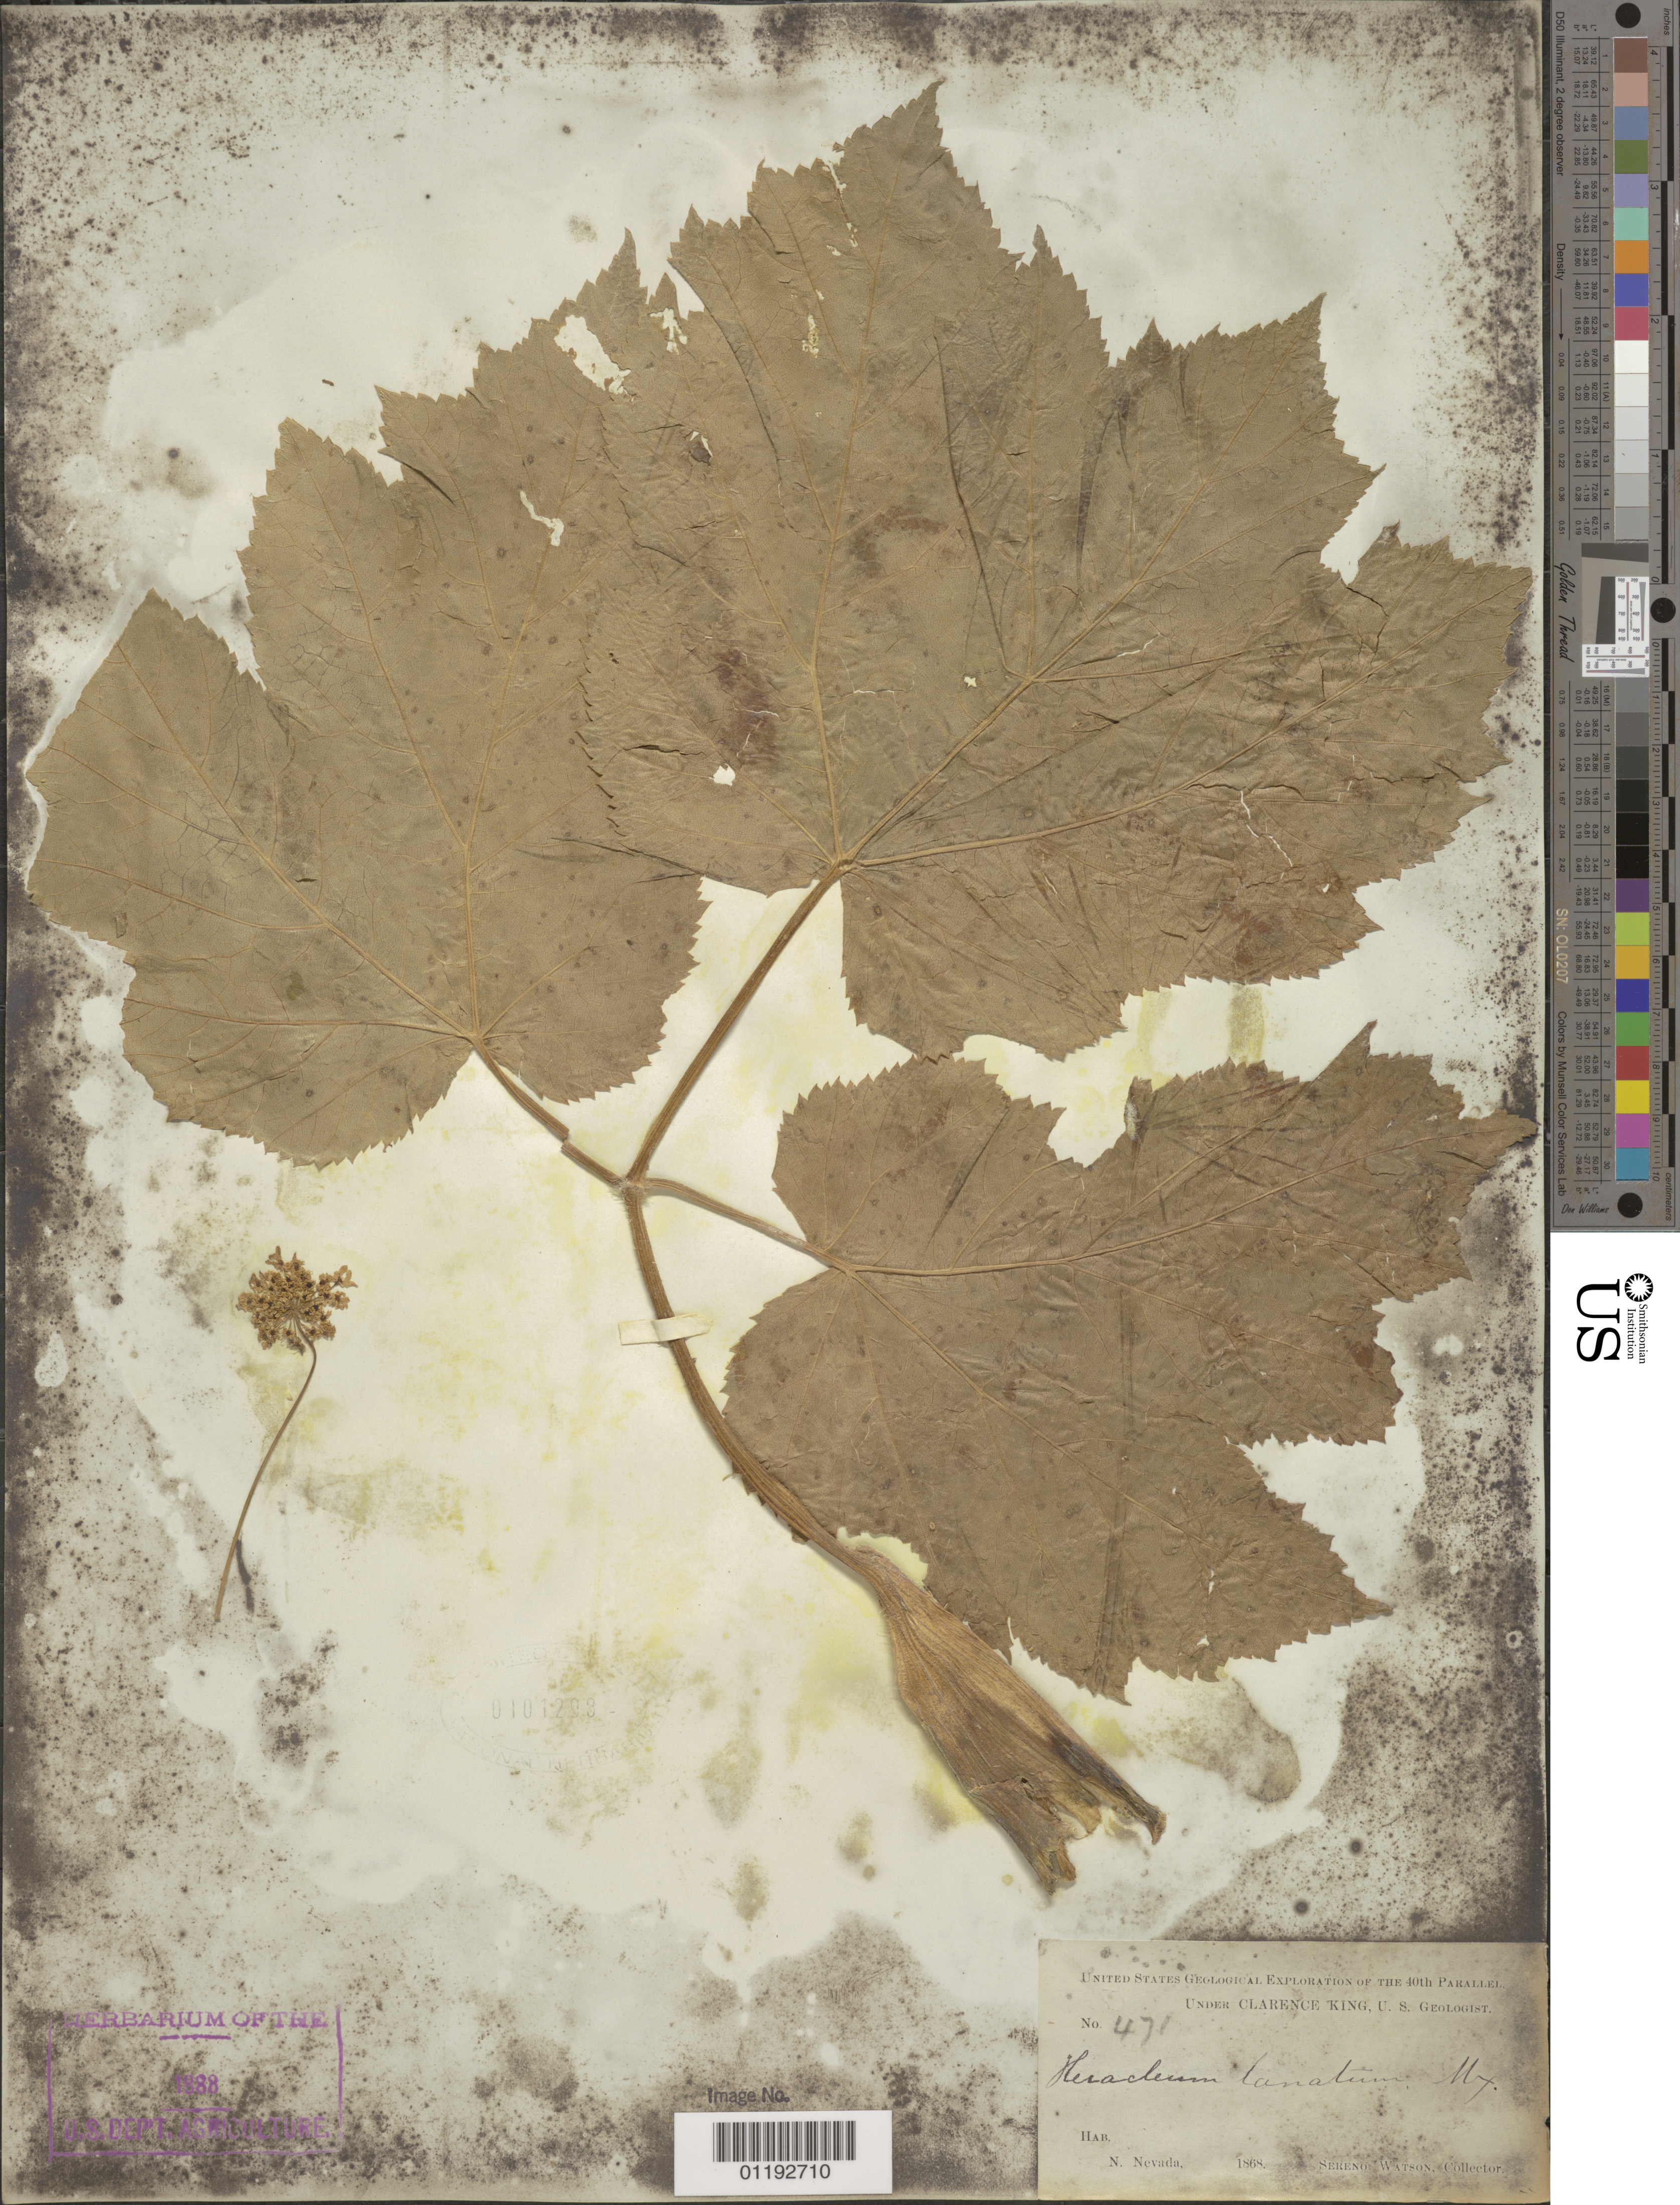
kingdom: Plantae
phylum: Tracheophyta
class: Magnoliopsida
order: Apiales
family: Apiaceae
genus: Heracleum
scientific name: Heracleum lanatum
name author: Michx.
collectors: S. Watson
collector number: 471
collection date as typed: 1868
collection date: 1868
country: United States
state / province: Nevada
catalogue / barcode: US 101298